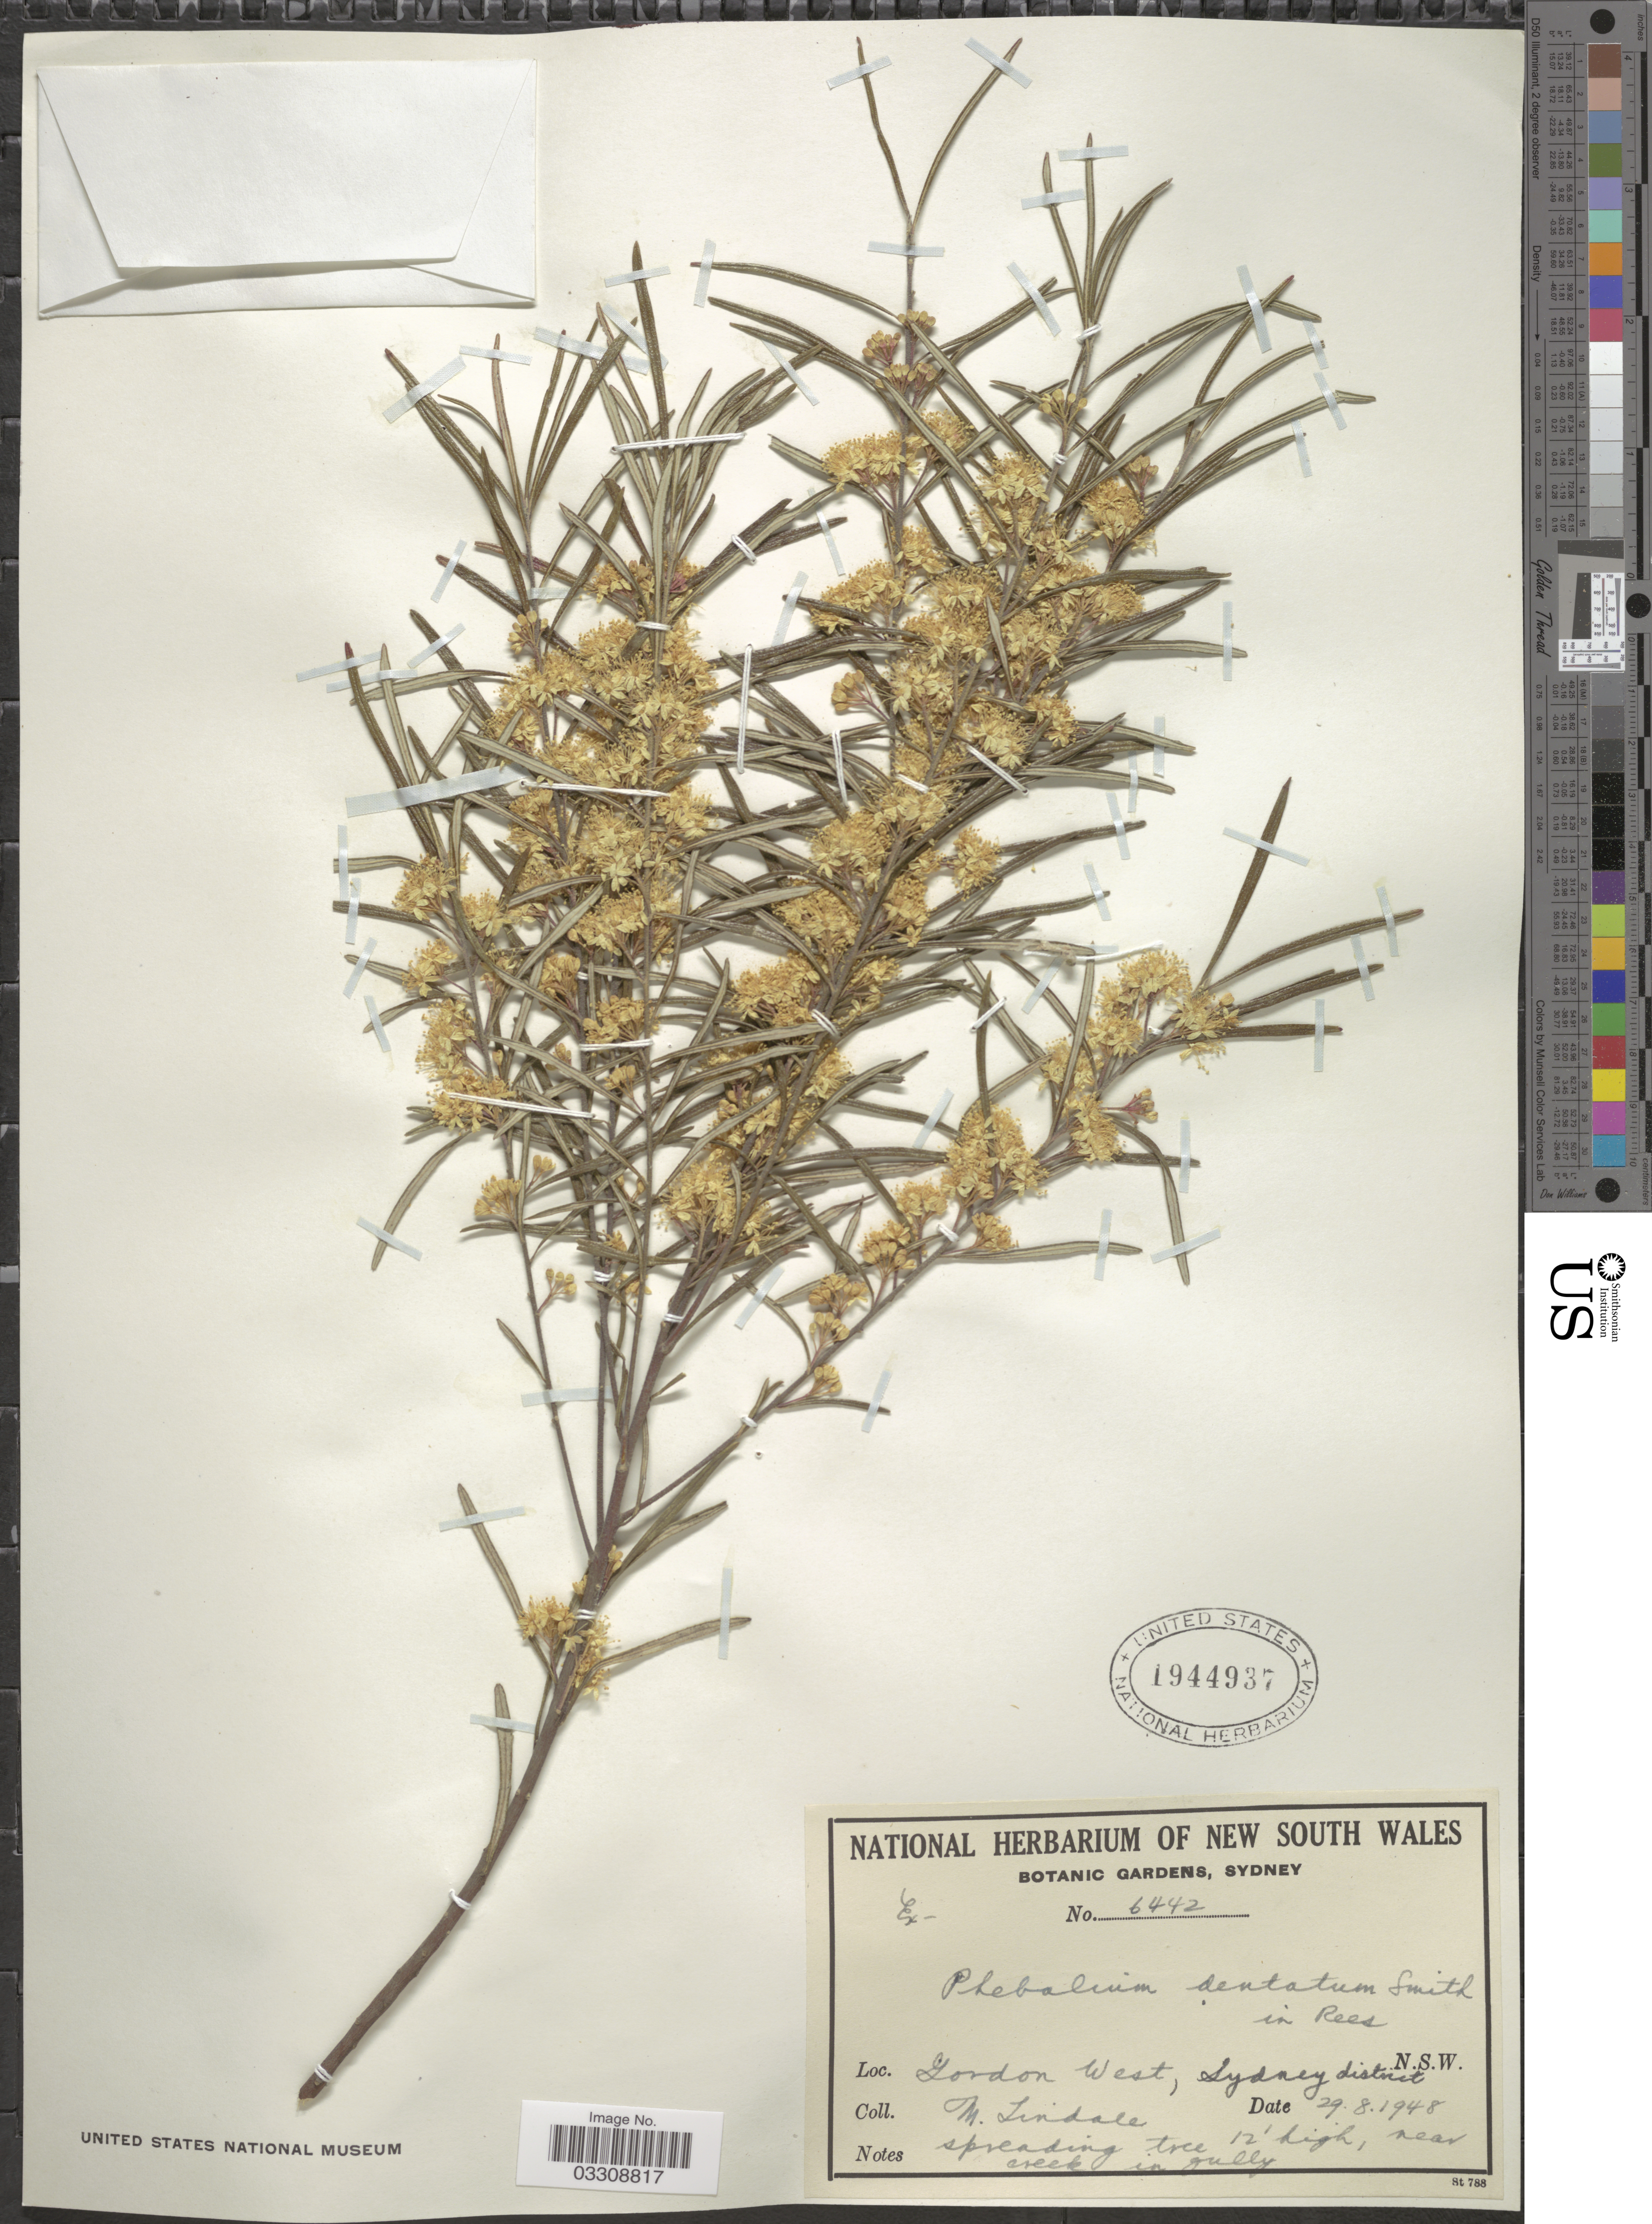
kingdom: Plantae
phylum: Tracheophyta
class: Magnoliopsida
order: Sapindales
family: Rutaceae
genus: Phebalium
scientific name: Phebalium dentatum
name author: Sm.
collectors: M. D. Tindale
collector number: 6442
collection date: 1948-08-29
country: Australia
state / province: New South Wales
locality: Gordon West, Sydney district.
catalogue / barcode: US 1944937